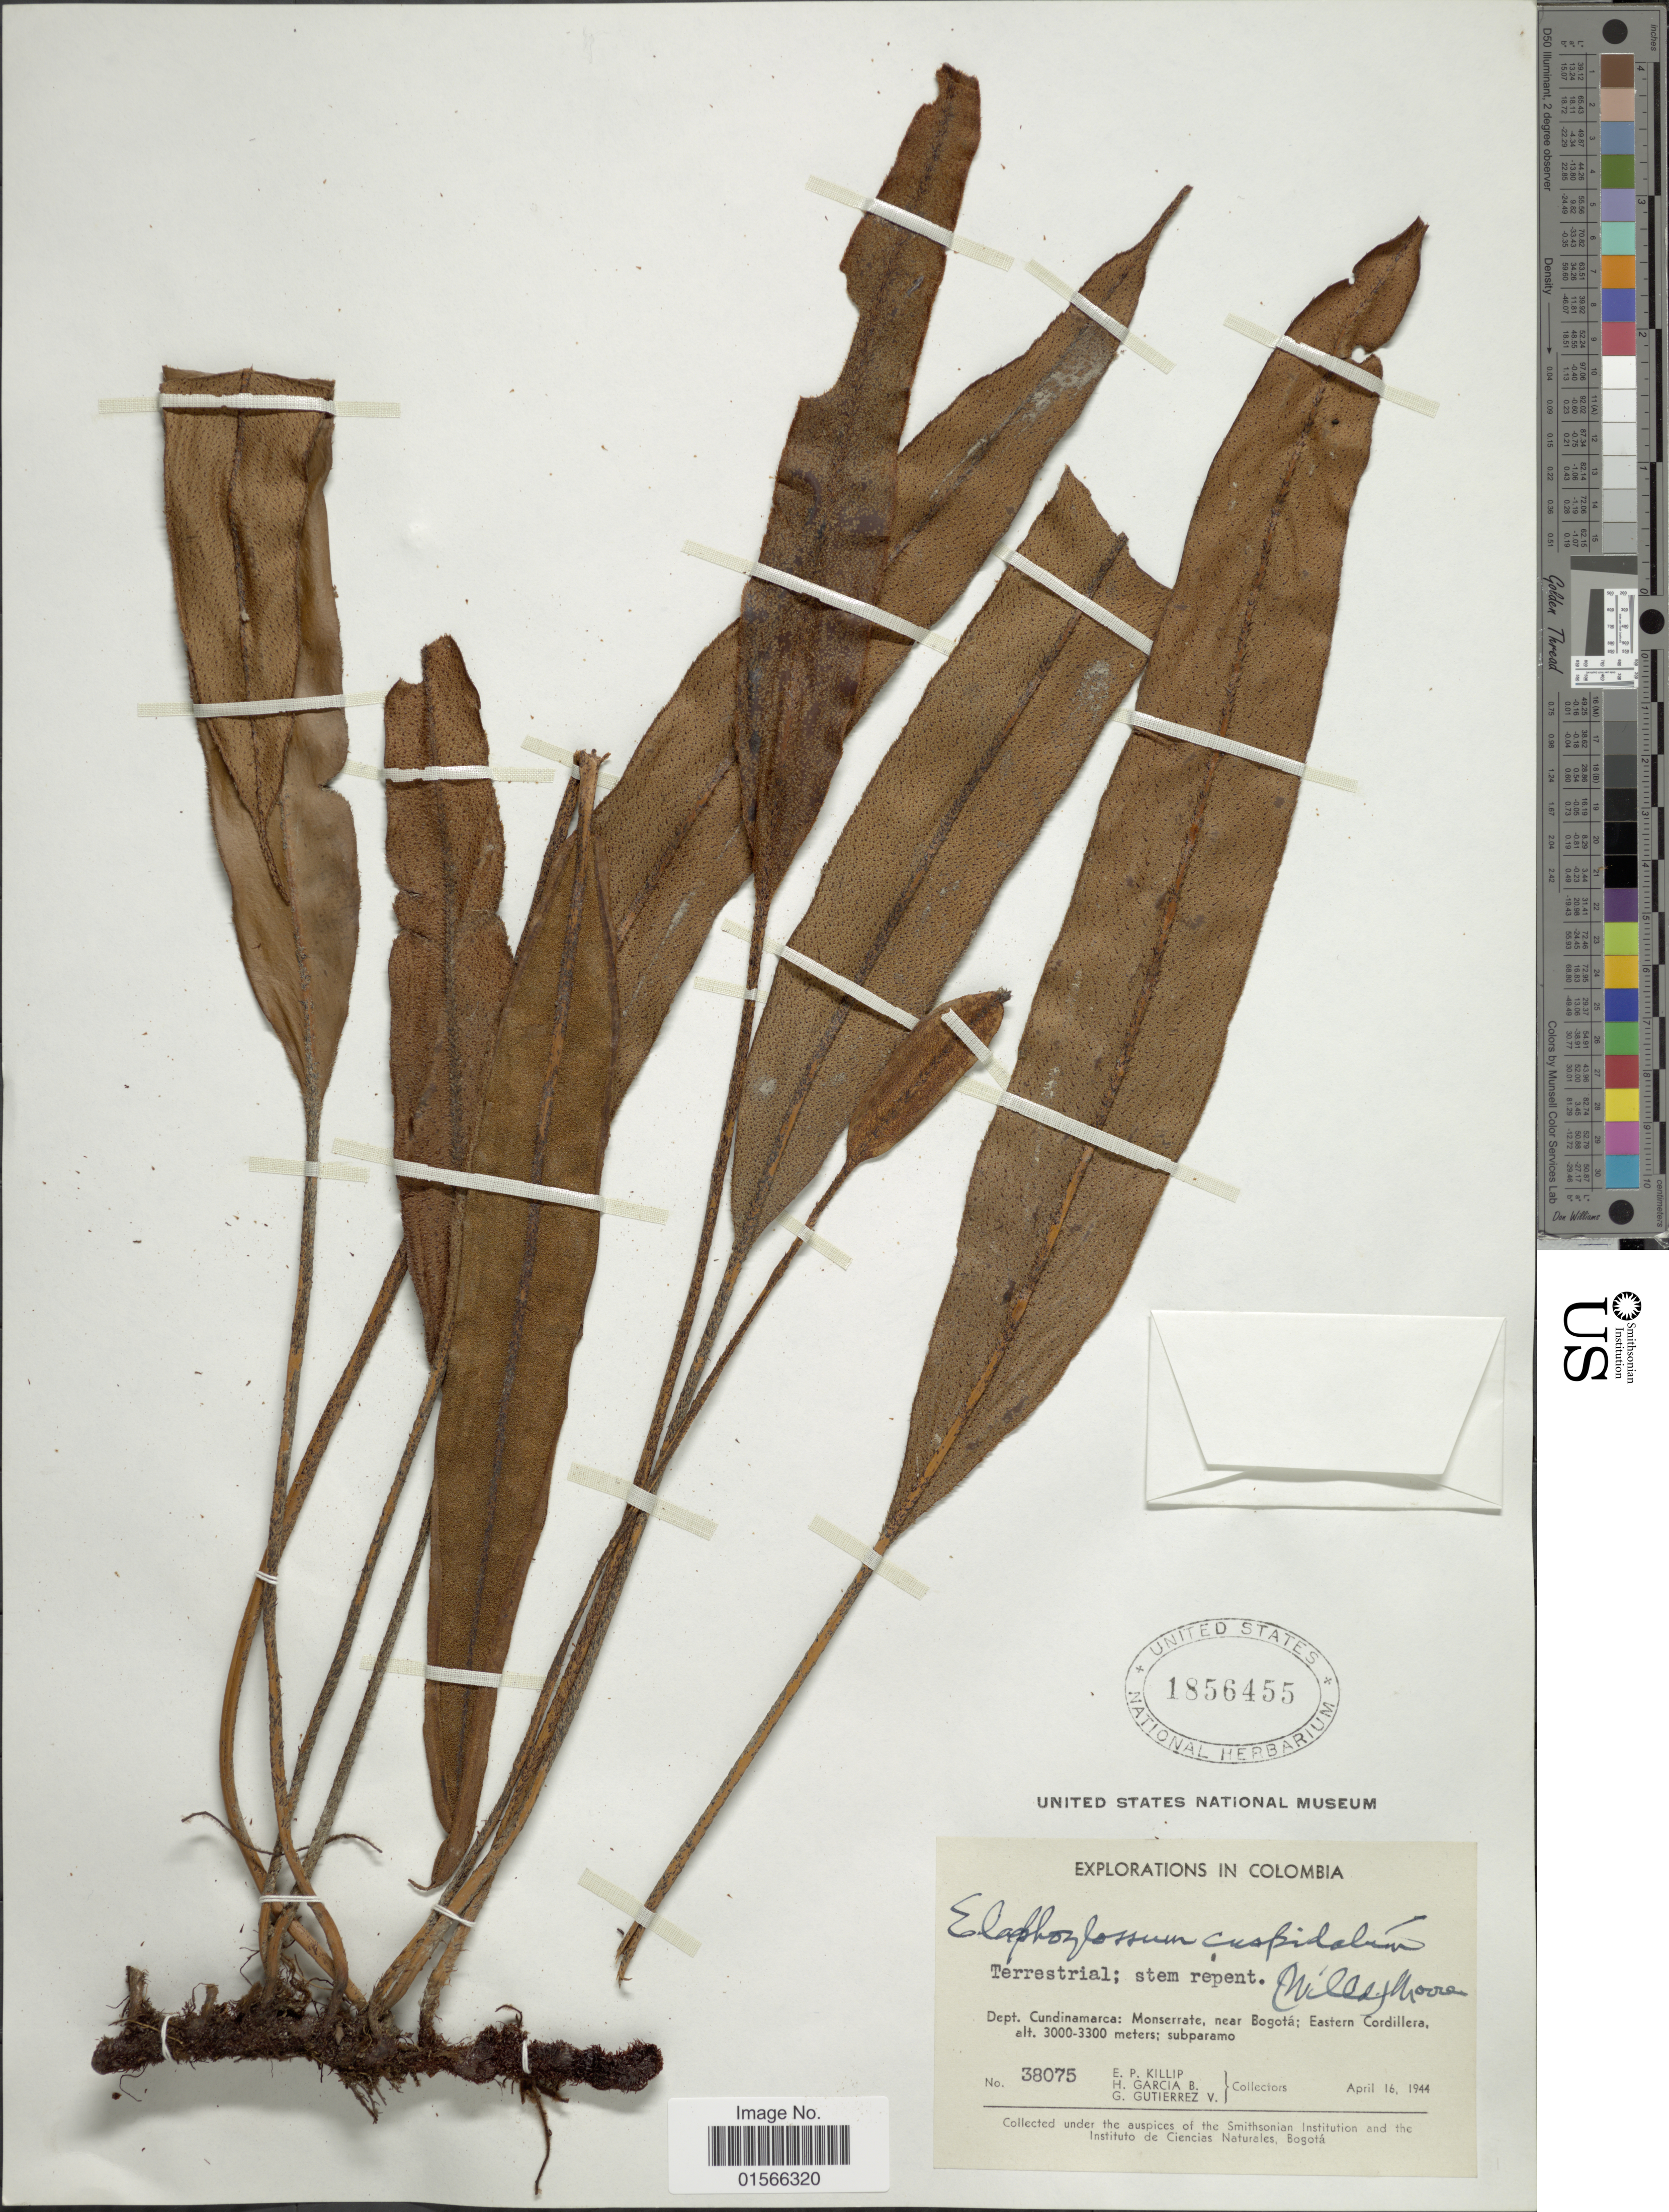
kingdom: Plantae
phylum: Tracheophyta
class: Polypodiopsida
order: Polypodiales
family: Dryopteridaceae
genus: Elaphoglossum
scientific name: Elaphoglossum cuspidatum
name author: (Willd.) T. Moore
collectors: E. P. Killip, H. García Barriga & G. Guttierez V.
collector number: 38075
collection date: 1944-04-16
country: Colombia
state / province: Cundinamarca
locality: Dept. Cundinamarca: Monserrate, near Bogotá; Eastern Cordillera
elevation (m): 3000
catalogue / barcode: US 1856455